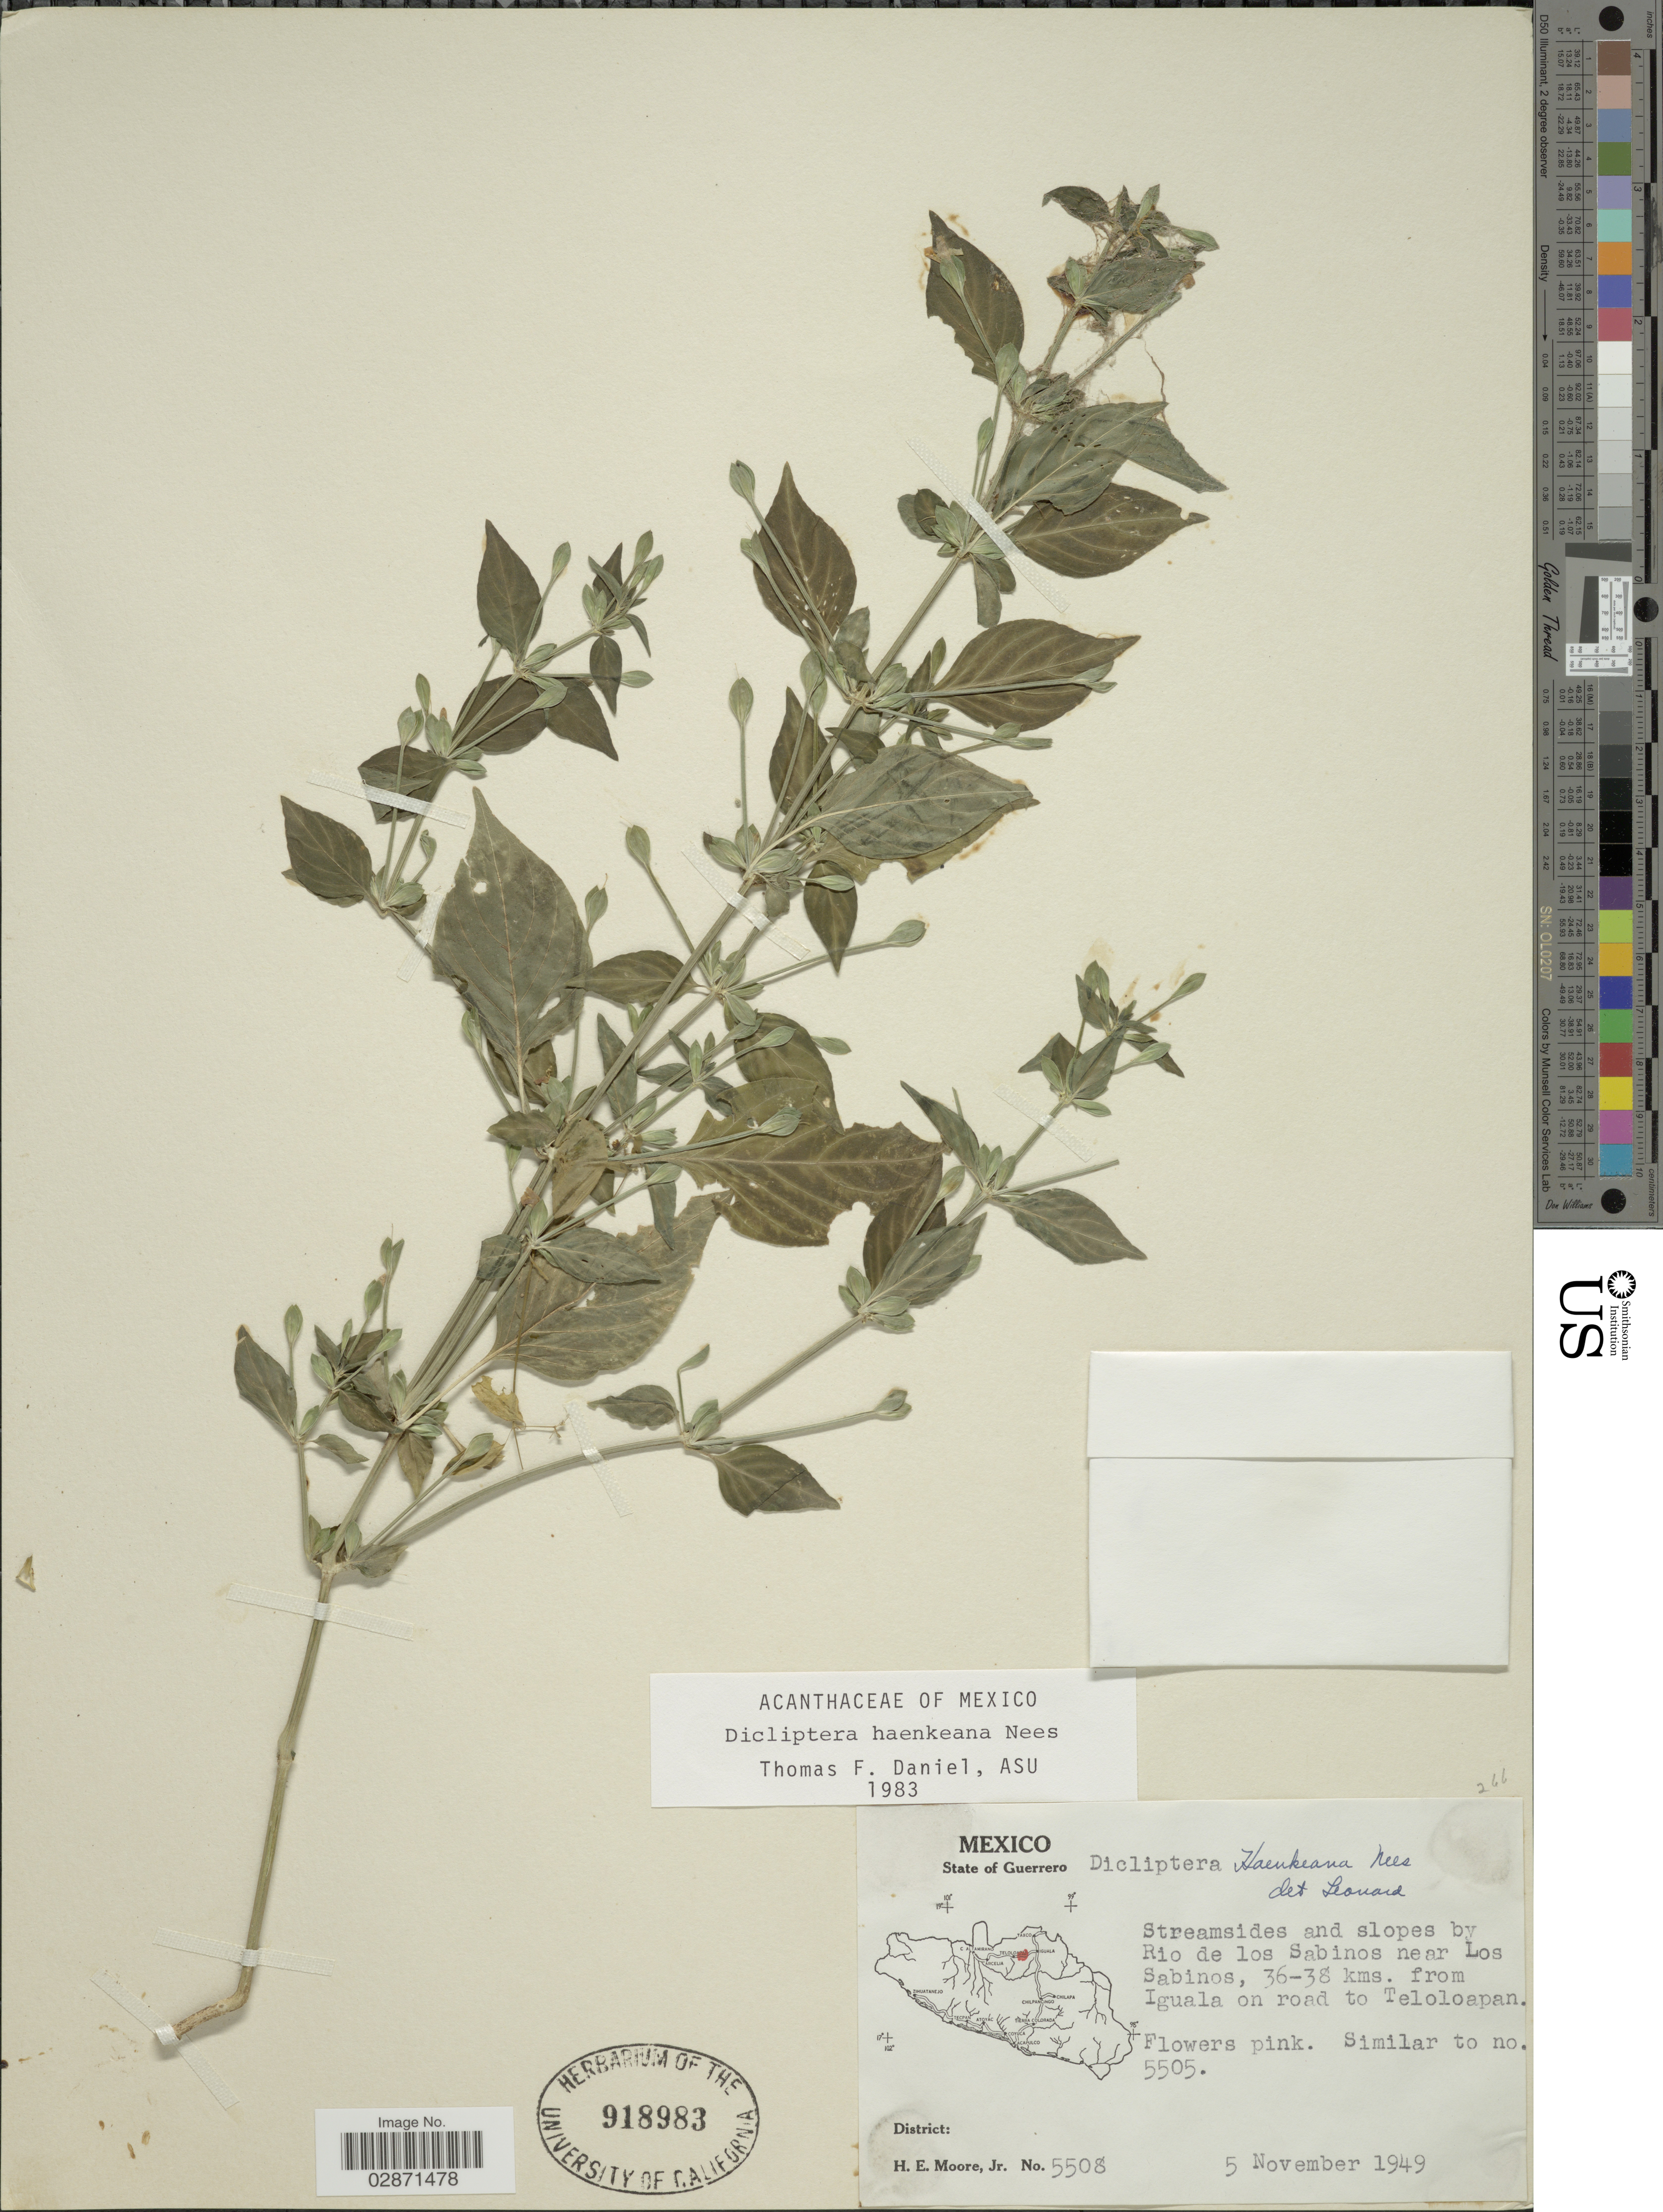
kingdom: Plantae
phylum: Tracheophyta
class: Magnoliopsida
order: Lamiales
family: Acanthaceae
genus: Dicliptera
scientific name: Dicliptera haenkeana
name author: Nees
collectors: H. Moore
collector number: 5508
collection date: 1949-11-05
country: Mexico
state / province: Guerrero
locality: Streamsides and slopes by Rio de los Sabinos near Los Sabinos, 36-38 kms. from Iguala on road to Teloloapan.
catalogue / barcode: US 918983